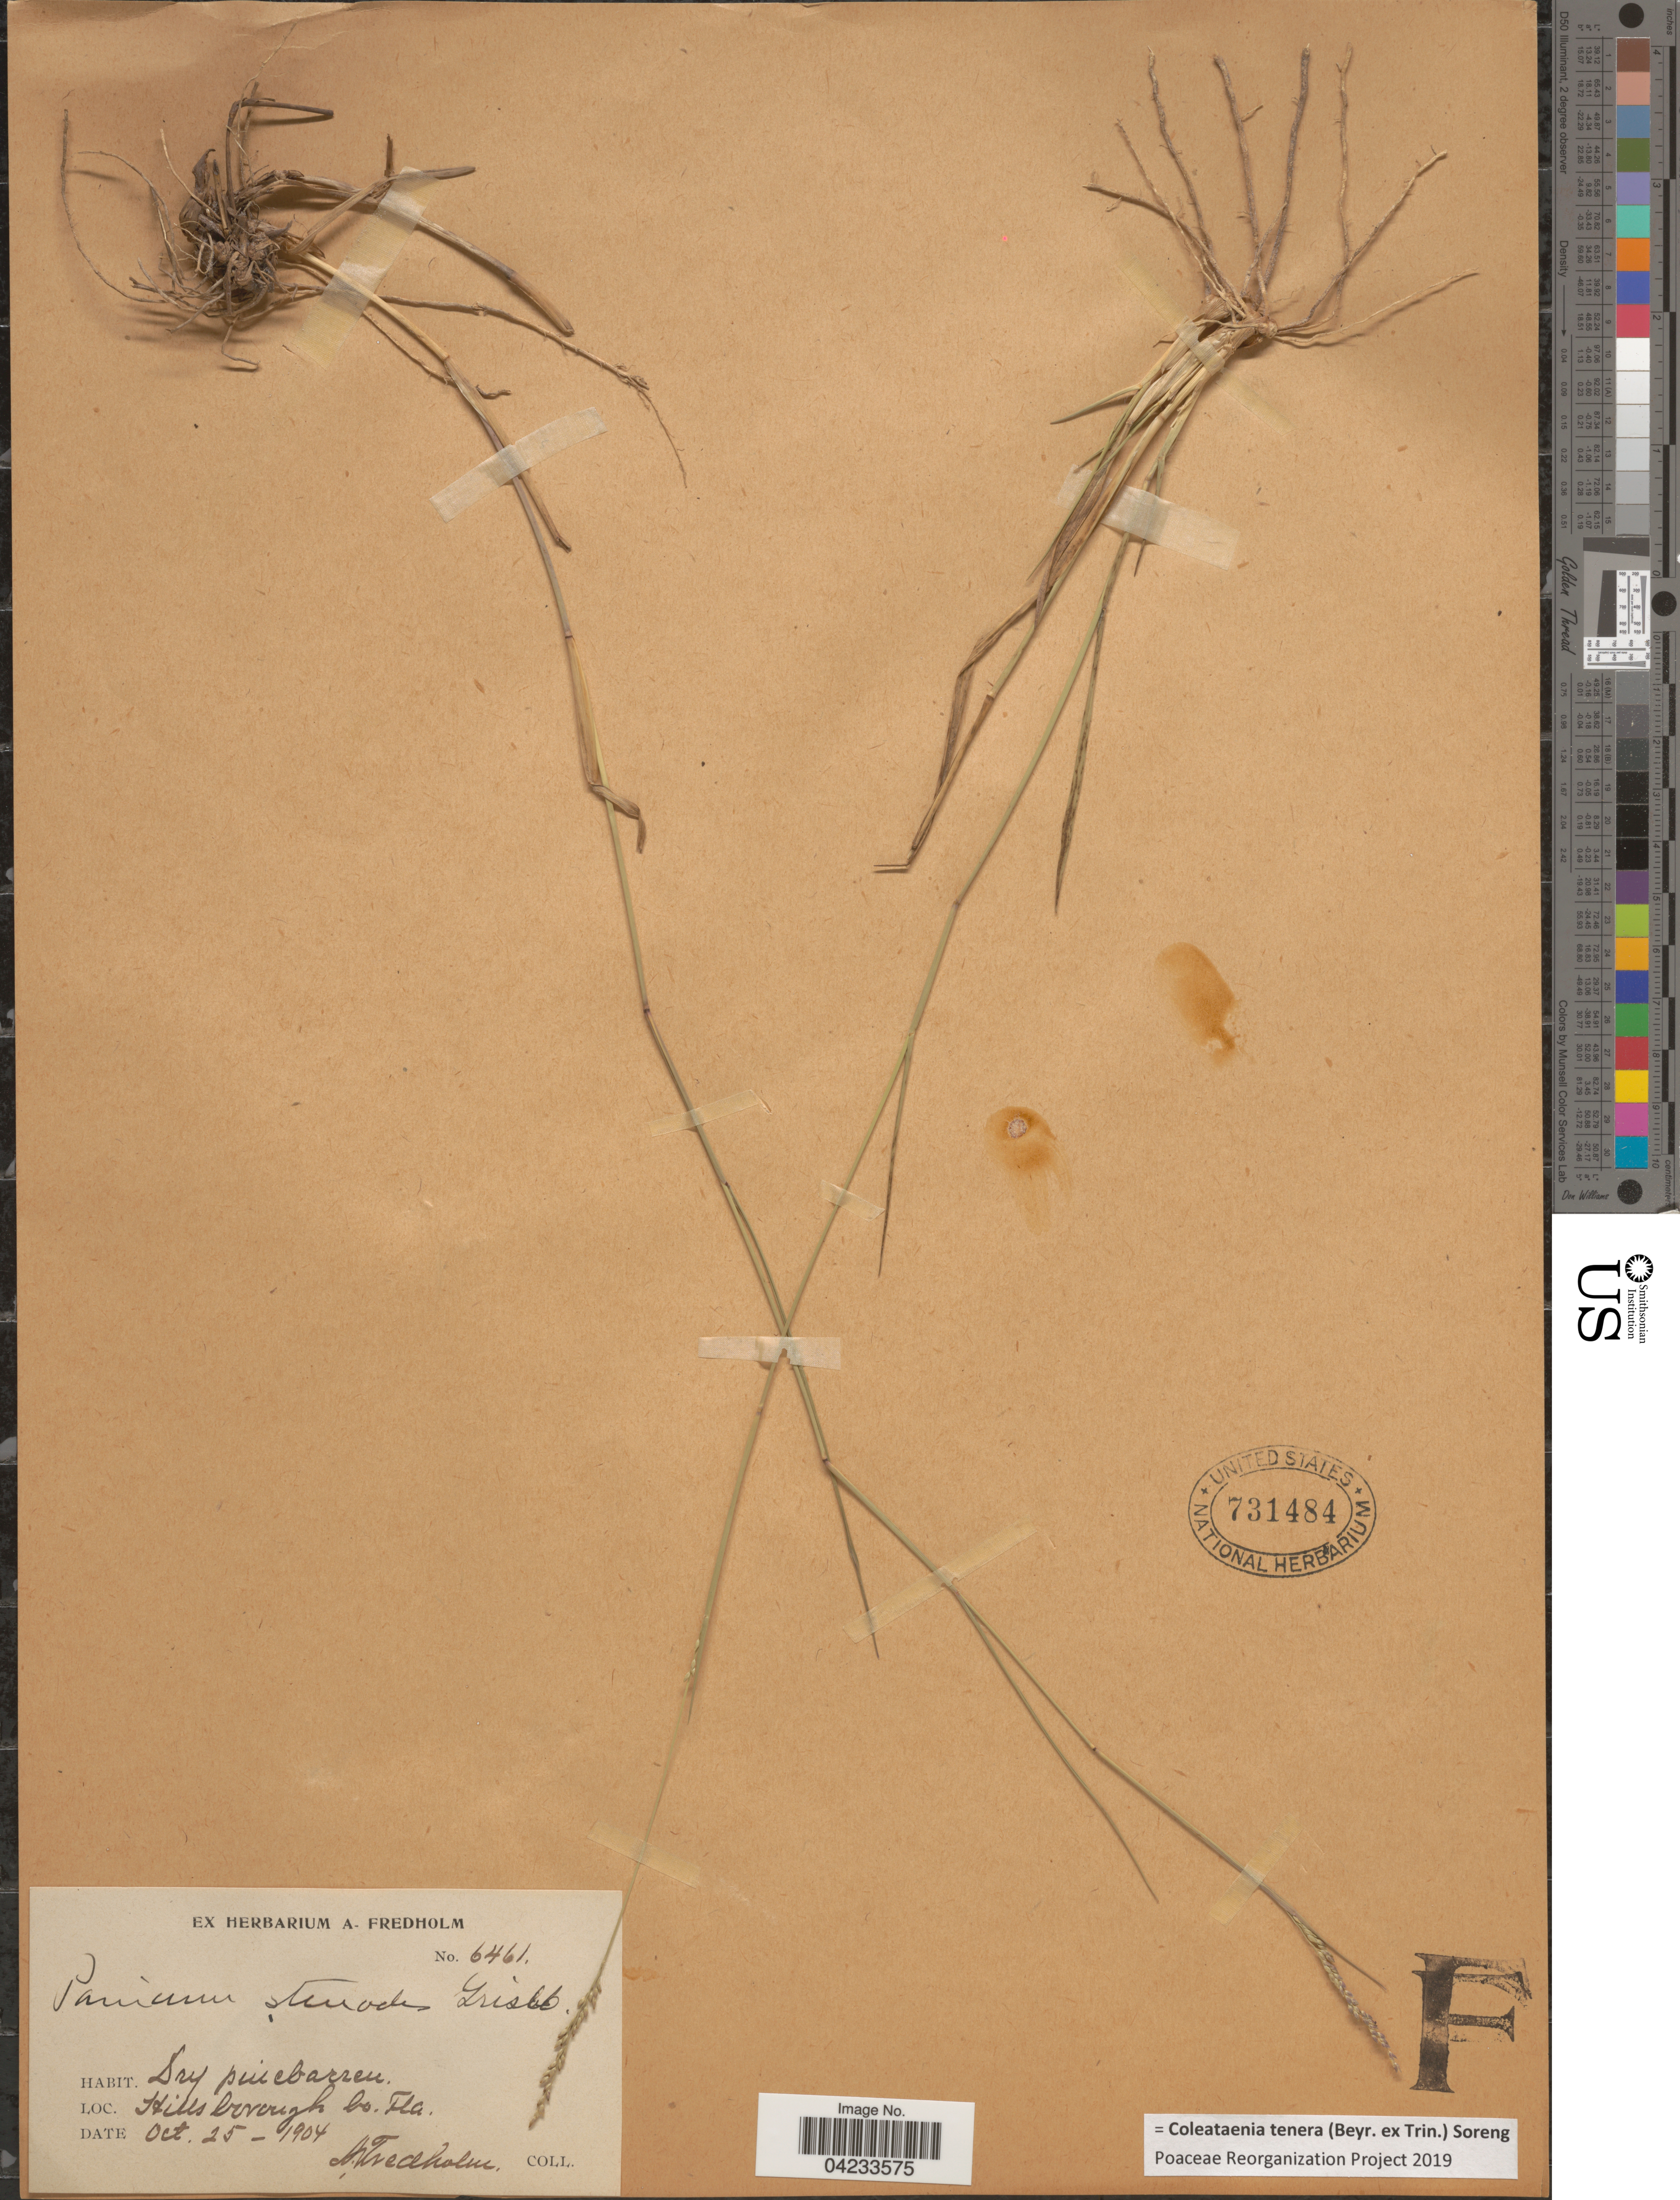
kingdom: Plantae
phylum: Tracheophyta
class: Liliopsida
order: Poales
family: Poaceae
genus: Coleataenia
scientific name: Coleataenia tenera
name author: (Beyr. ex Trin.) Soreng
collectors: A. Fredholm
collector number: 6461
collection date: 1904-10-25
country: United States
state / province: Florida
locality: Hills borough Co.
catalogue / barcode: US 731484